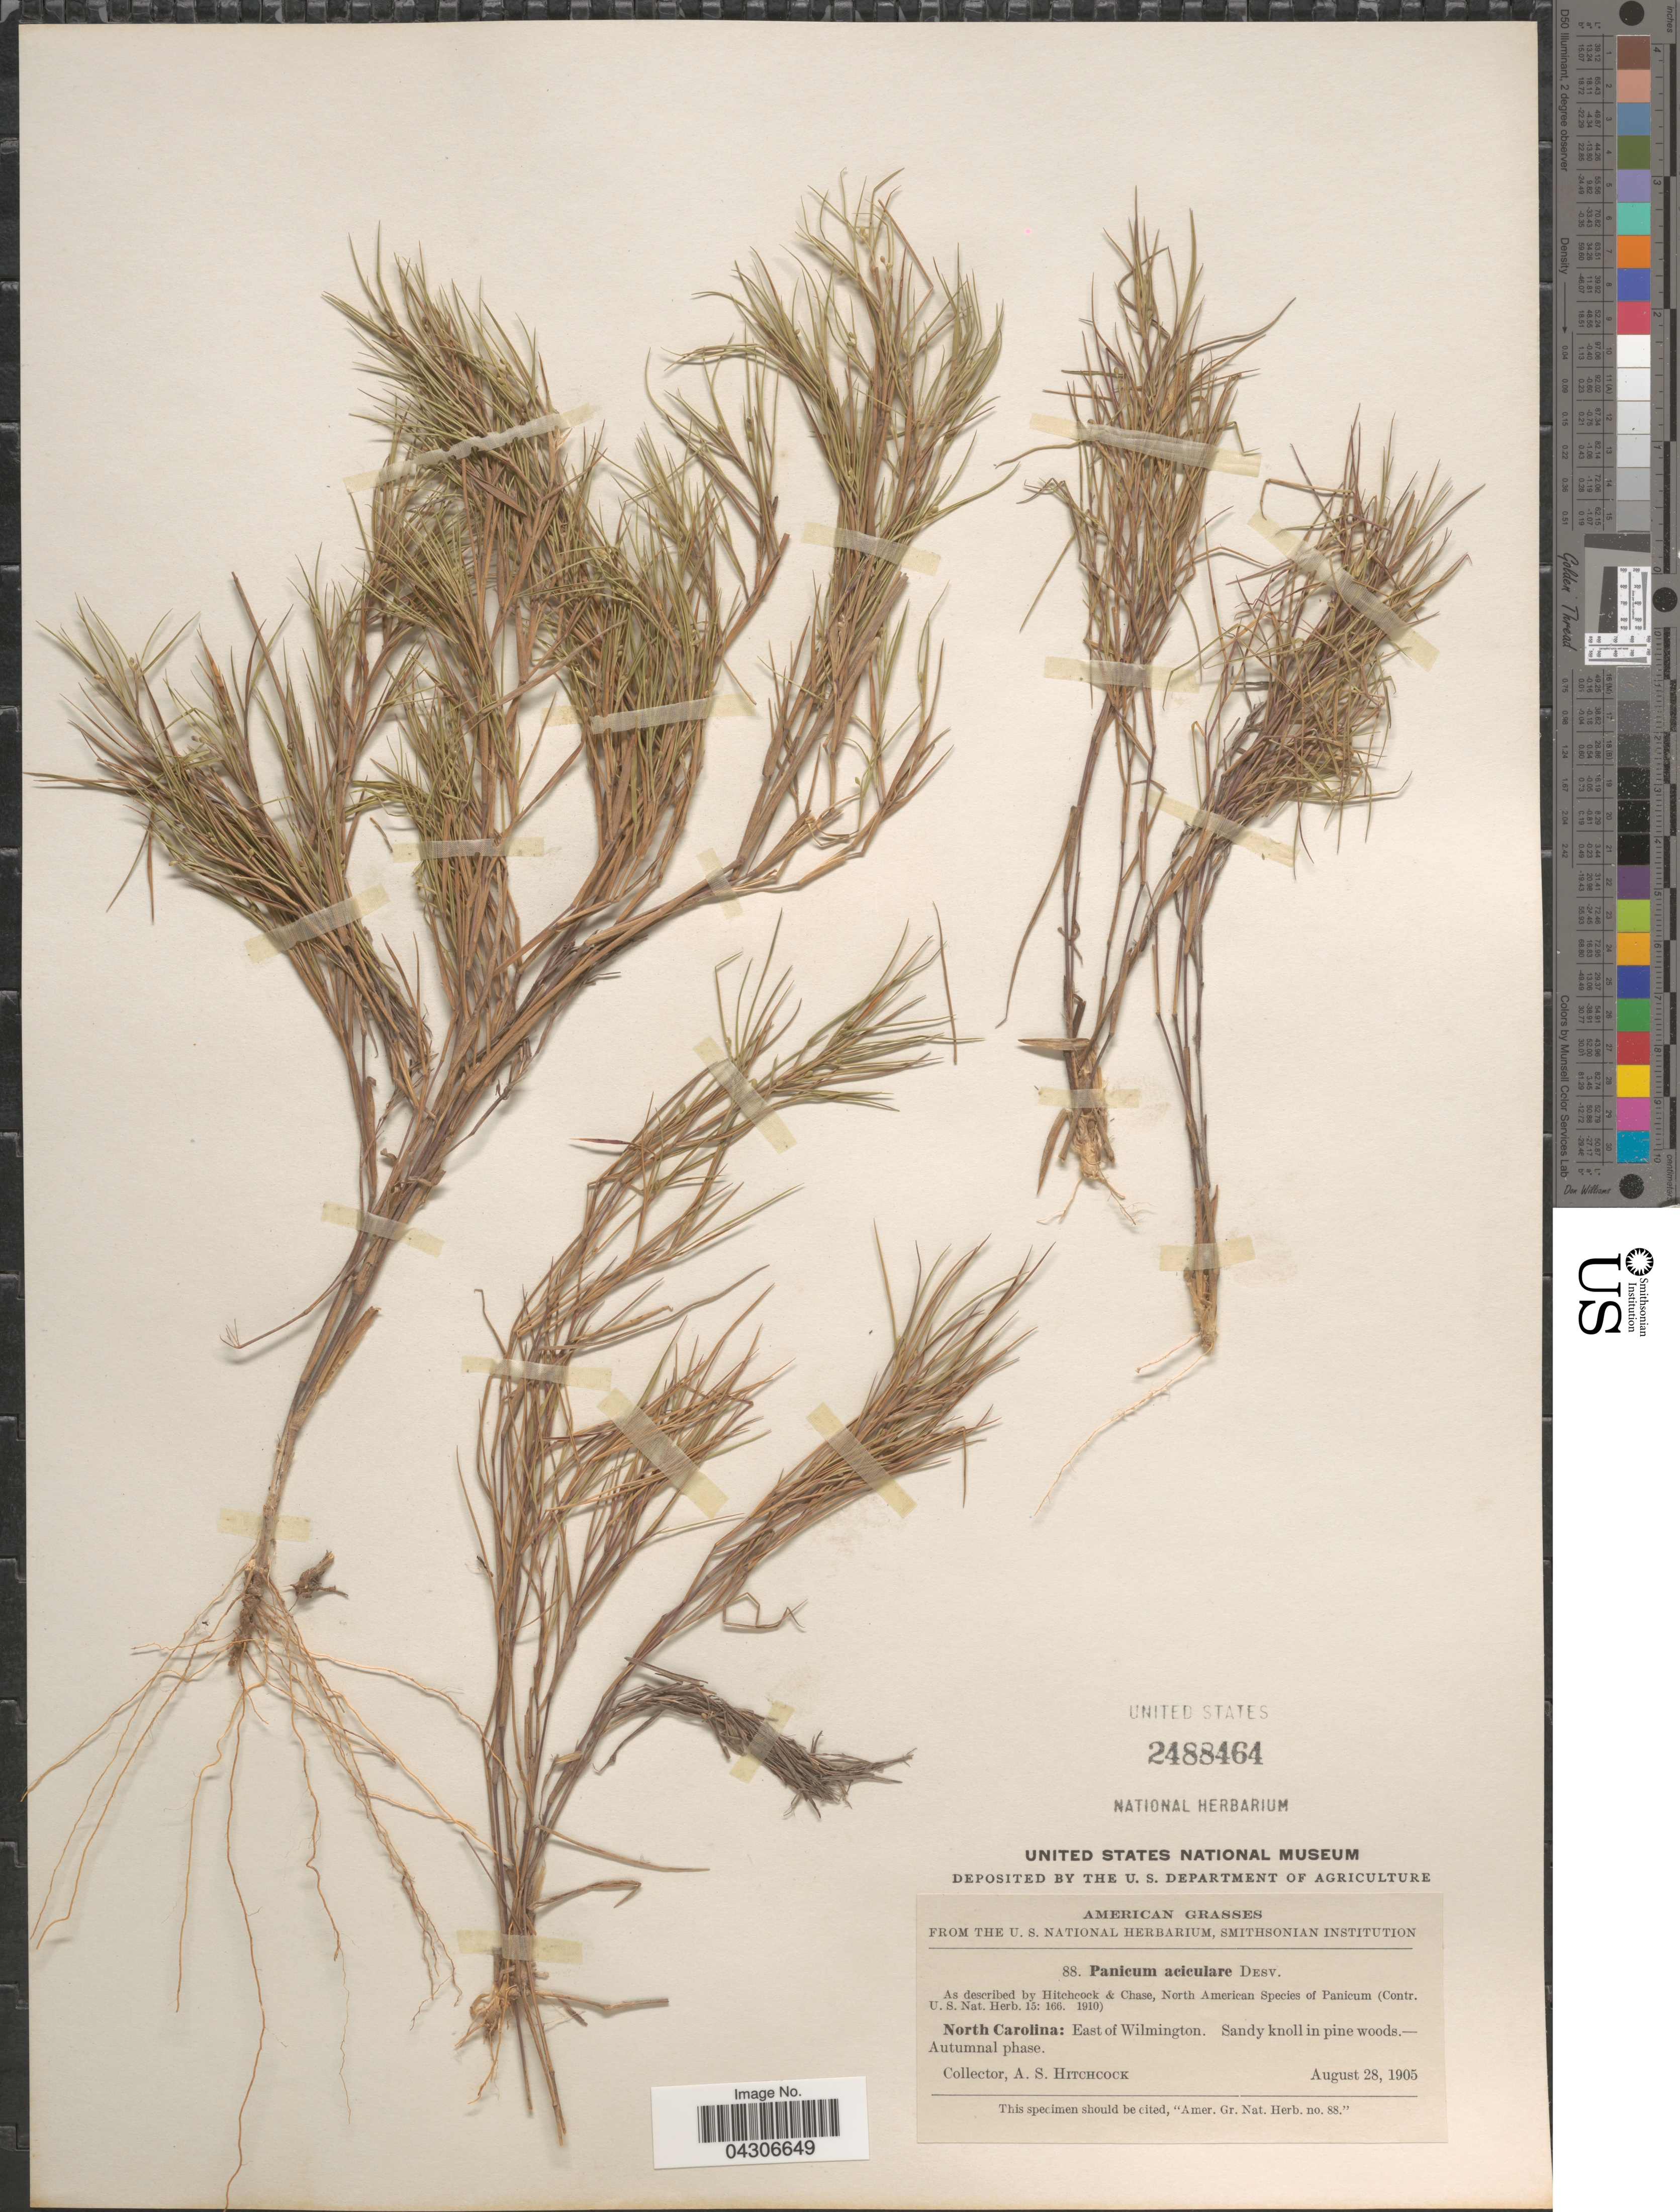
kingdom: Plantae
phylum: Tracheophyta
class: Liliopsida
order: Poales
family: Poaceae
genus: Dichanthelium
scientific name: Dichanthelium aciculare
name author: (Desv. ex Poir.) Gould & C.A. Clark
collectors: A. S. Hitchcock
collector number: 88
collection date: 1905-08-28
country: United States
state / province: North Carolina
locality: East of Wilmington.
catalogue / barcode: US 2488464